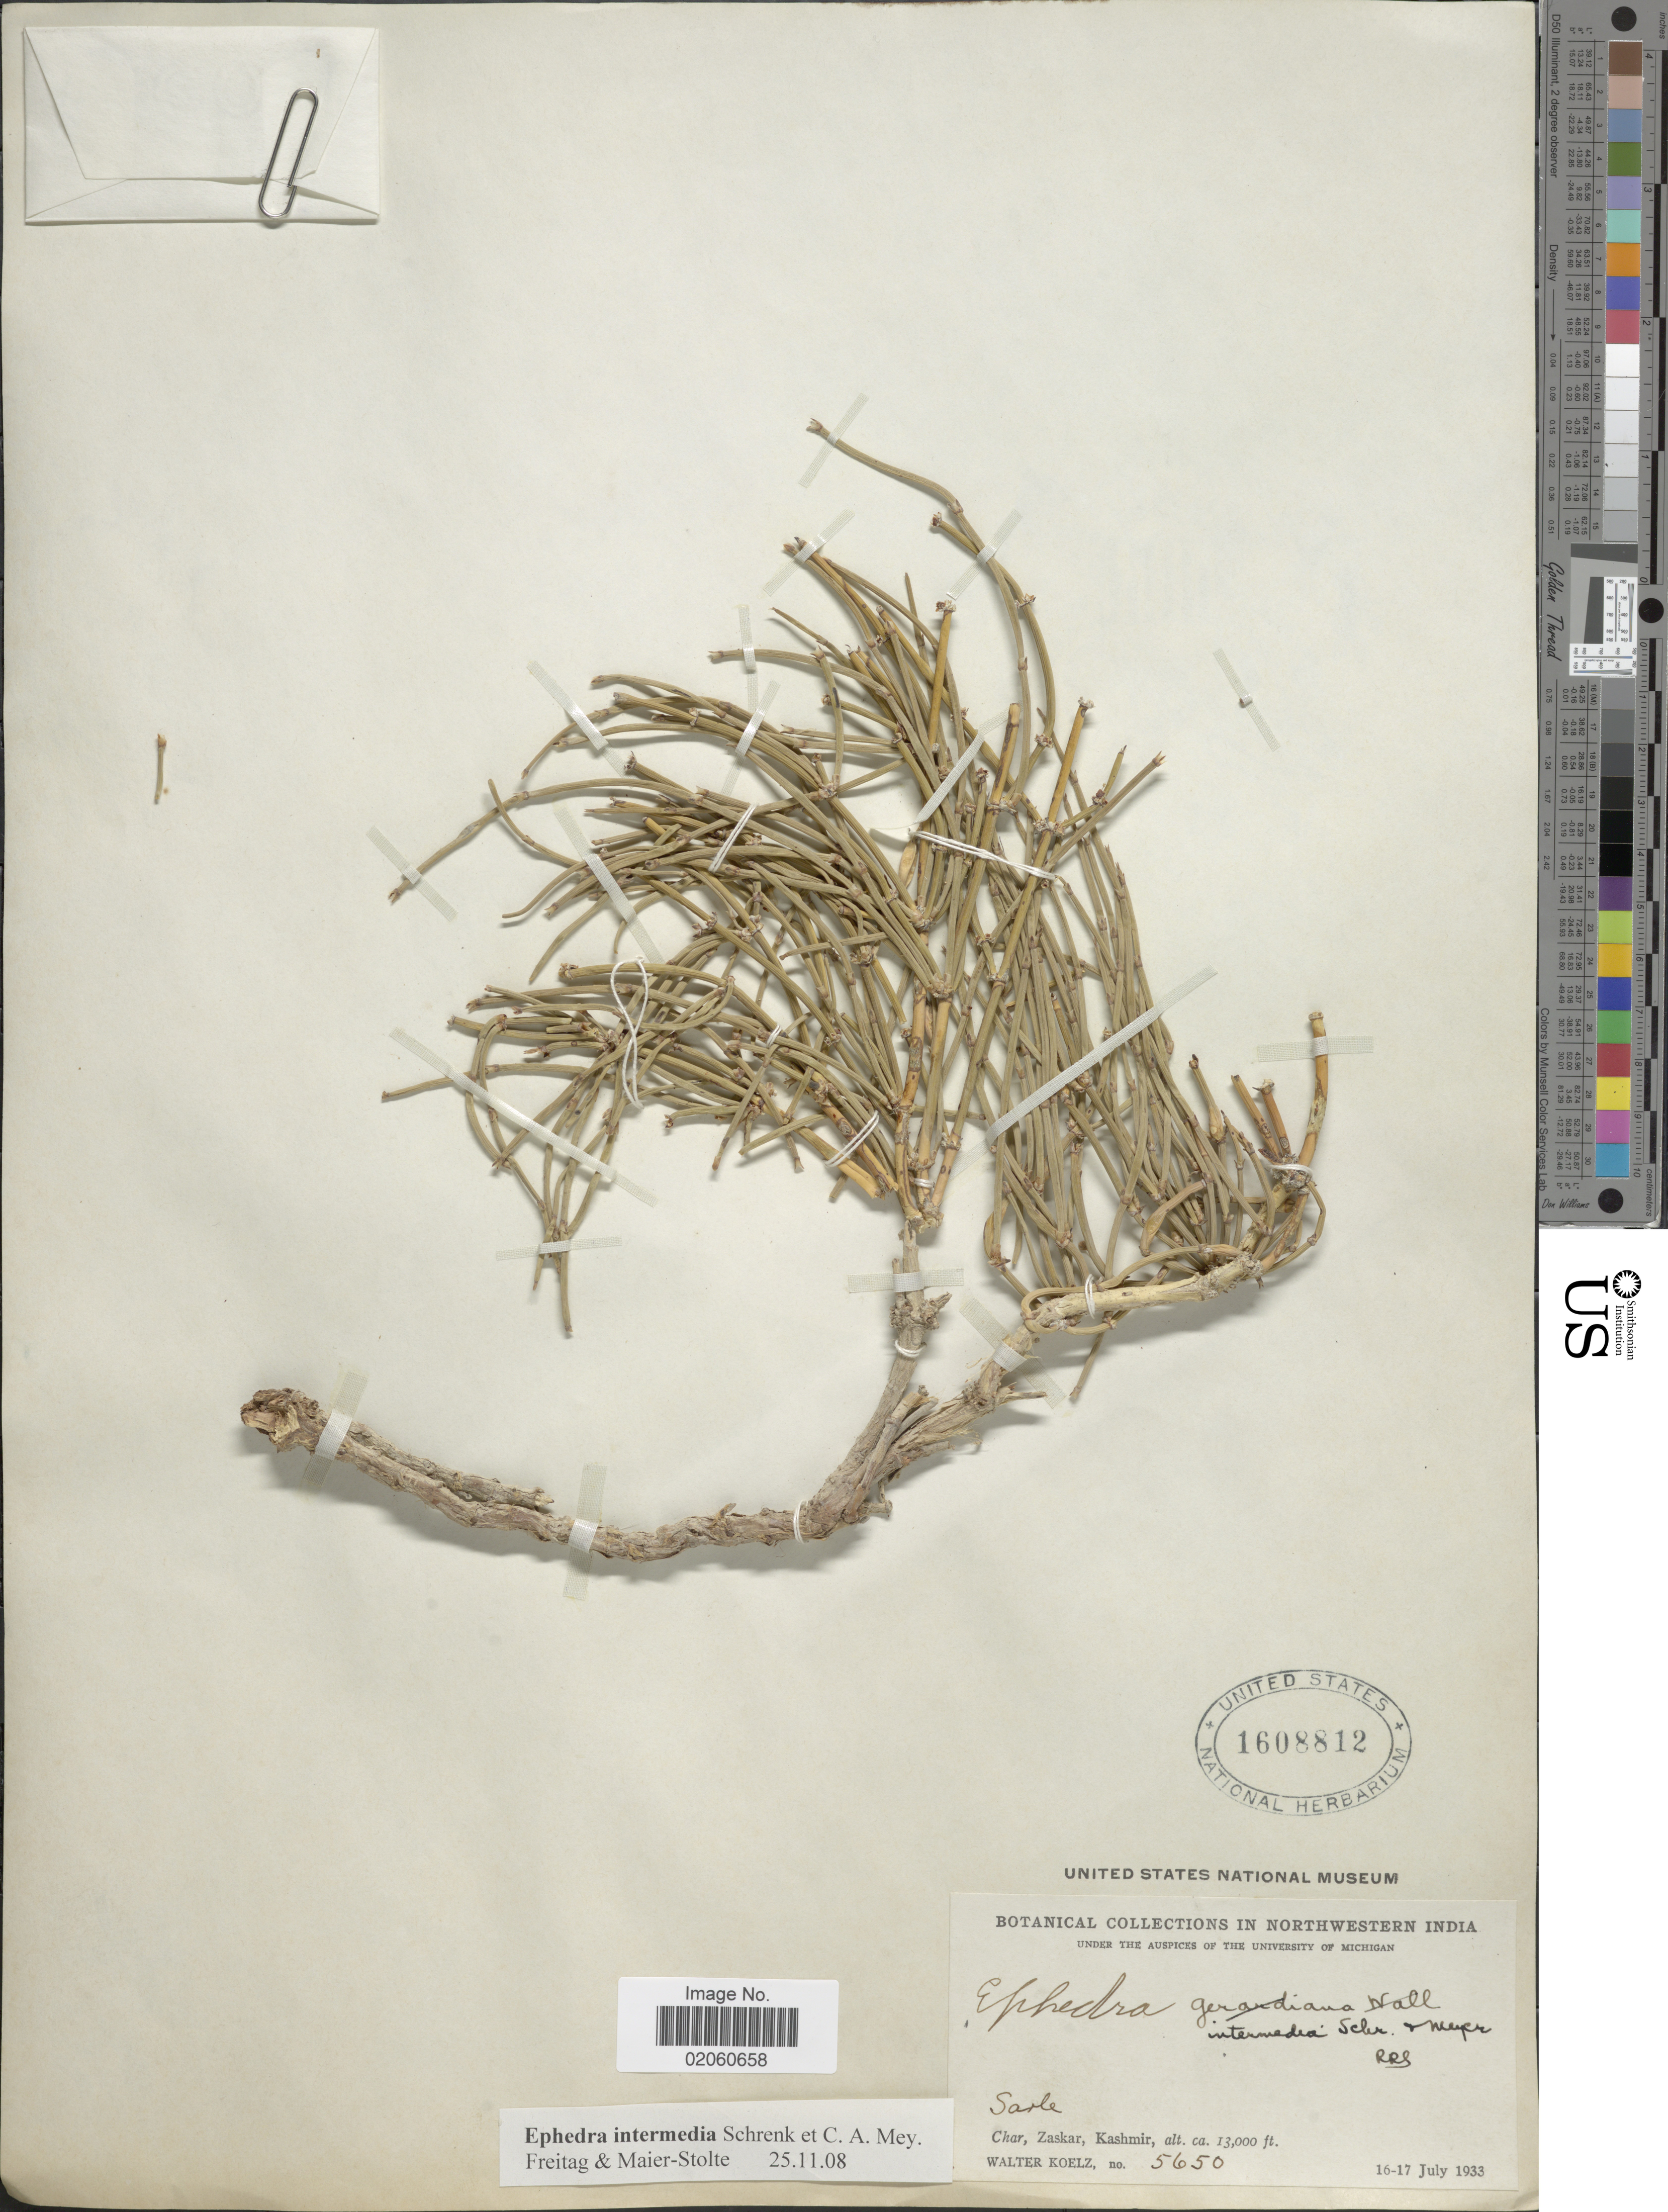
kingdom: Plantae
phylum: Tracheophyta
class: Gnetopsida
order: Ephedrales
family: Ephedraceae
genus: Ephedra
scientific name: Ephedra intermedia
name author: Schrenk ex C.A. Mey.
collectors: W. N. Koelz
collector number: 5650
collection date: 1933-07-16/1933-07-17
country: India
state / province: Jammu and Kashmir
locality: Northwestern India, Saole, Char, Zaskar, Kashmir.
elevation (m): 3962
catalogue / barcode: US 1608812